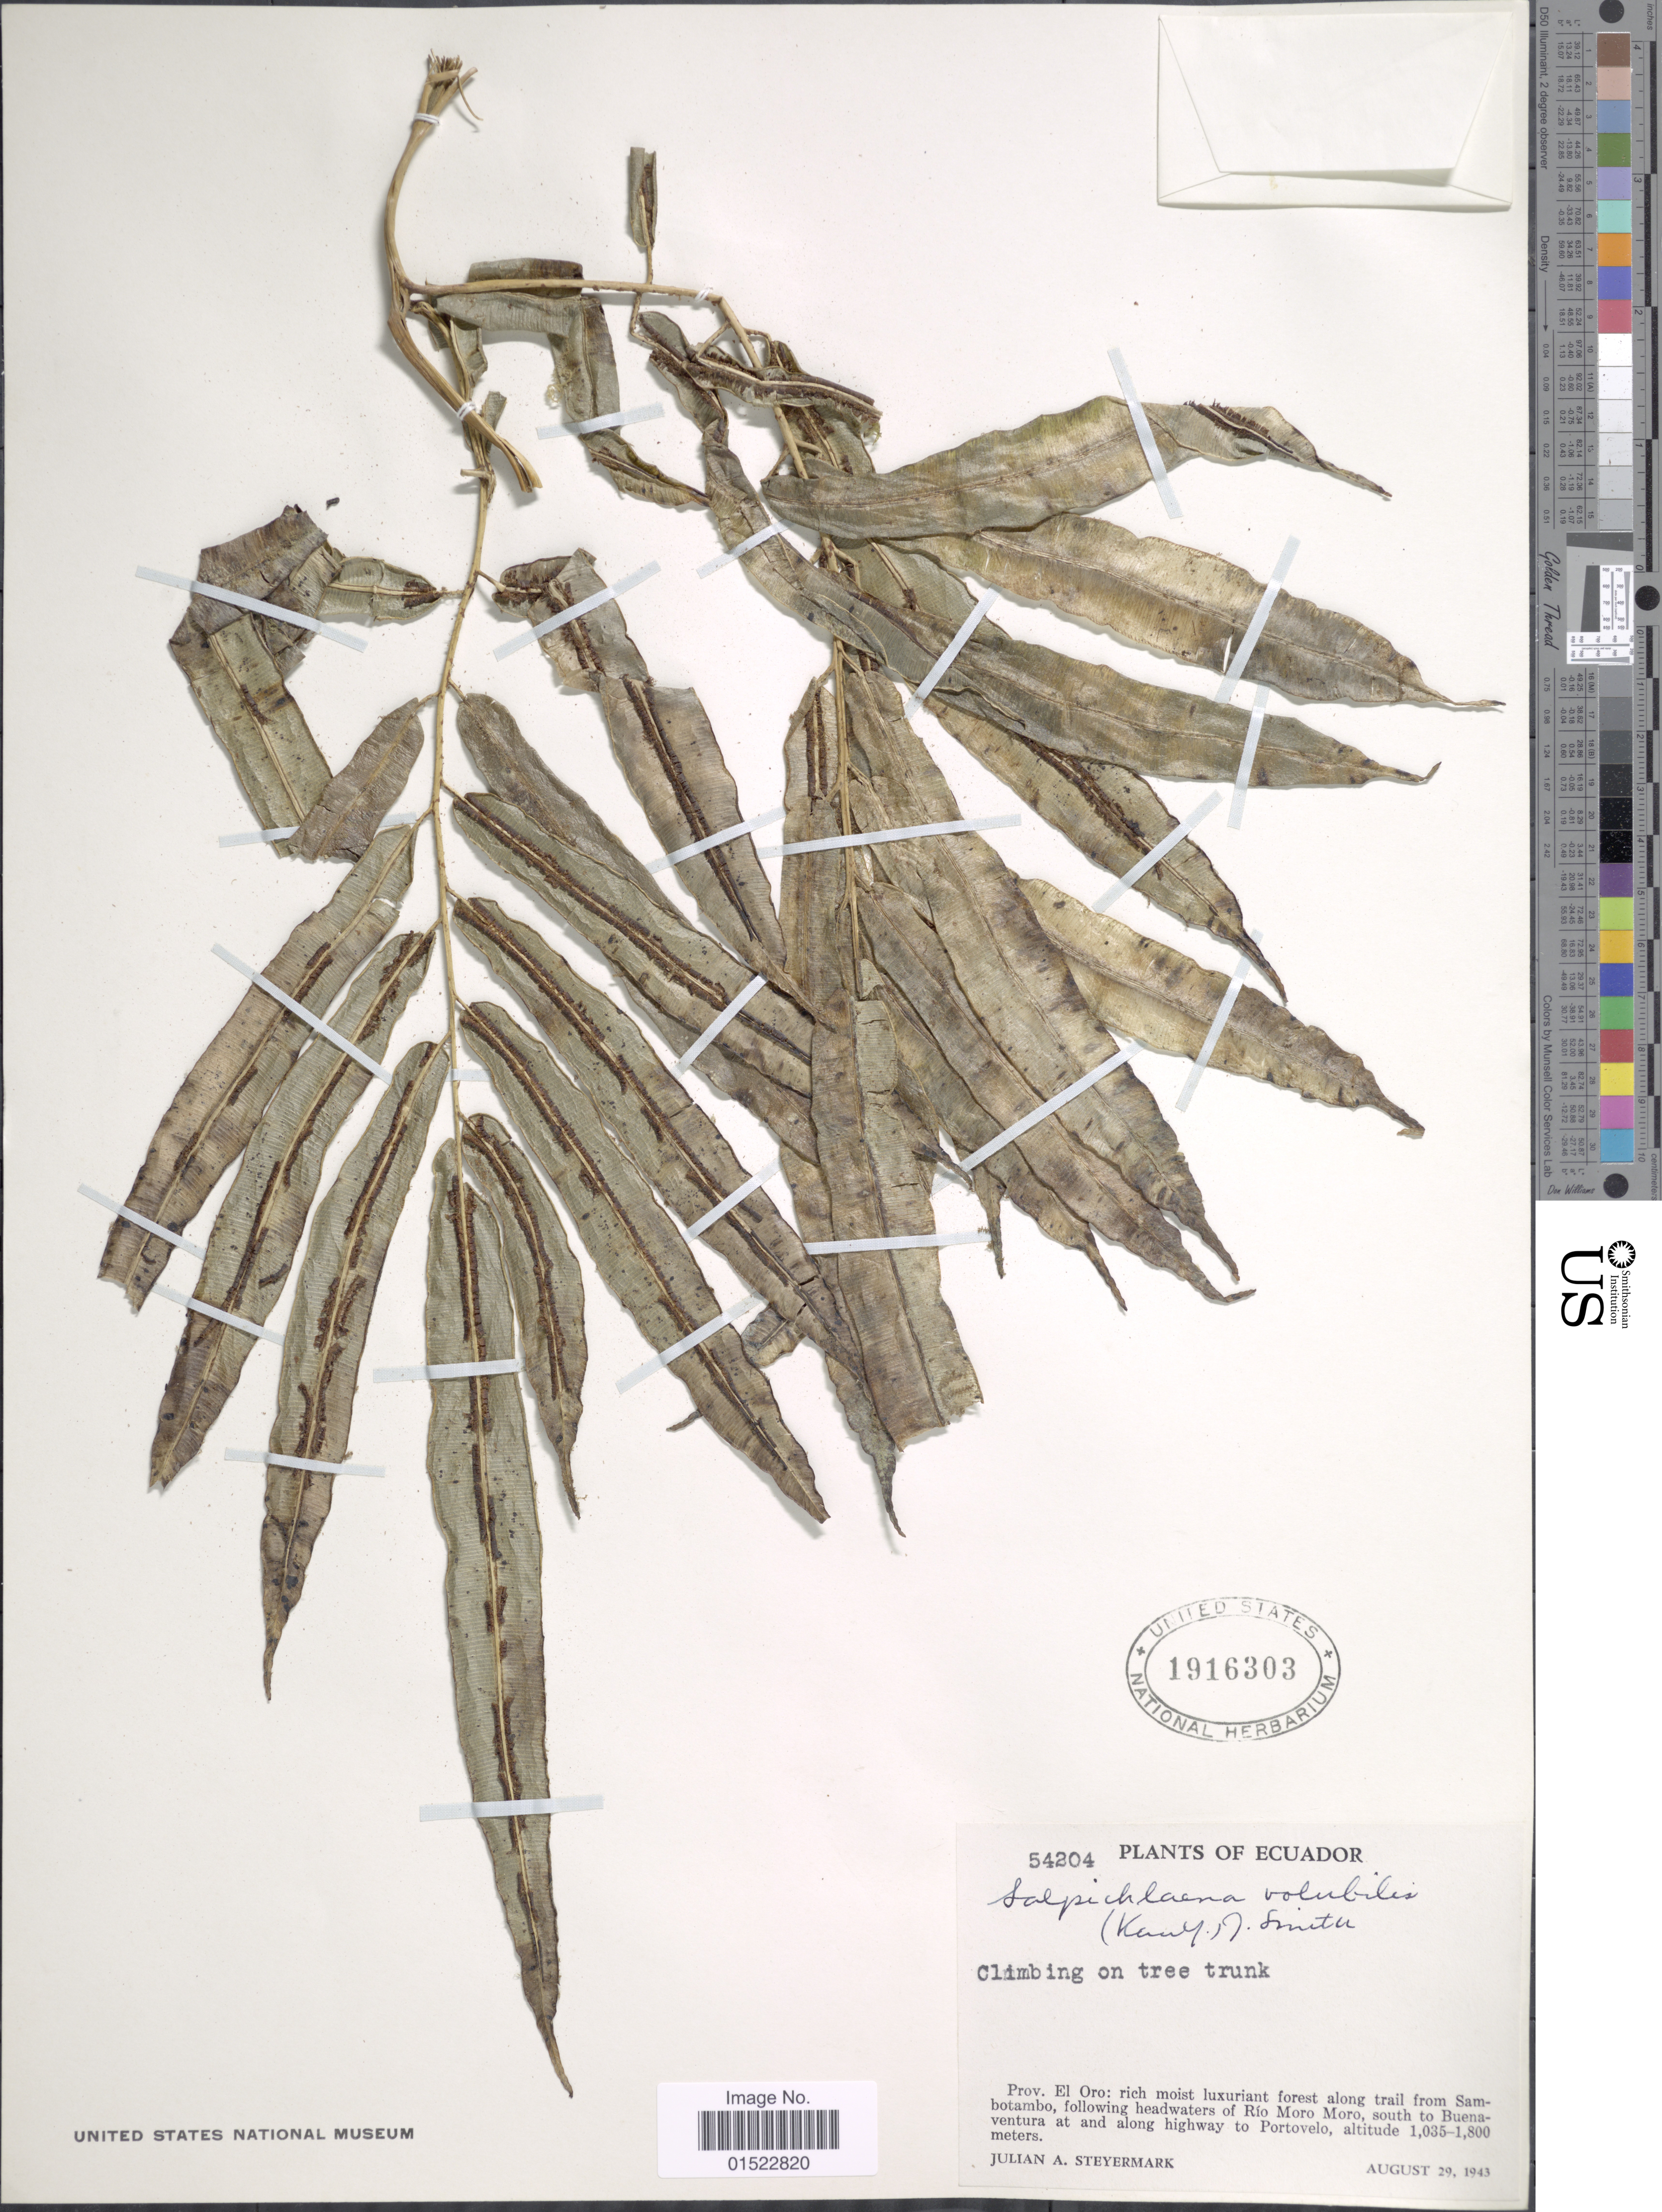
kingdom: Plantae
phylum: Tracheophyta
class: Polypodiopsida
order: Polypodiales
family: Blechnaceae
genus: Salpichlaena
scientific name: Salpichlaena volubilis subsp. volubilis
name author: (Kaulf.) J. Sm.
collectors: J. Steyermark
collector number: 54204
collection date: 1943-08-29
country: Ecuador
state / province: El Oro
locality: Rich moist luxuriant forest along trail from Sambotambo, following head waters of Rio Moro Moro, south to Buenaventura at and along highway to Portovelo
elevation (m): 1035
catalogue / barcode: US 1916303